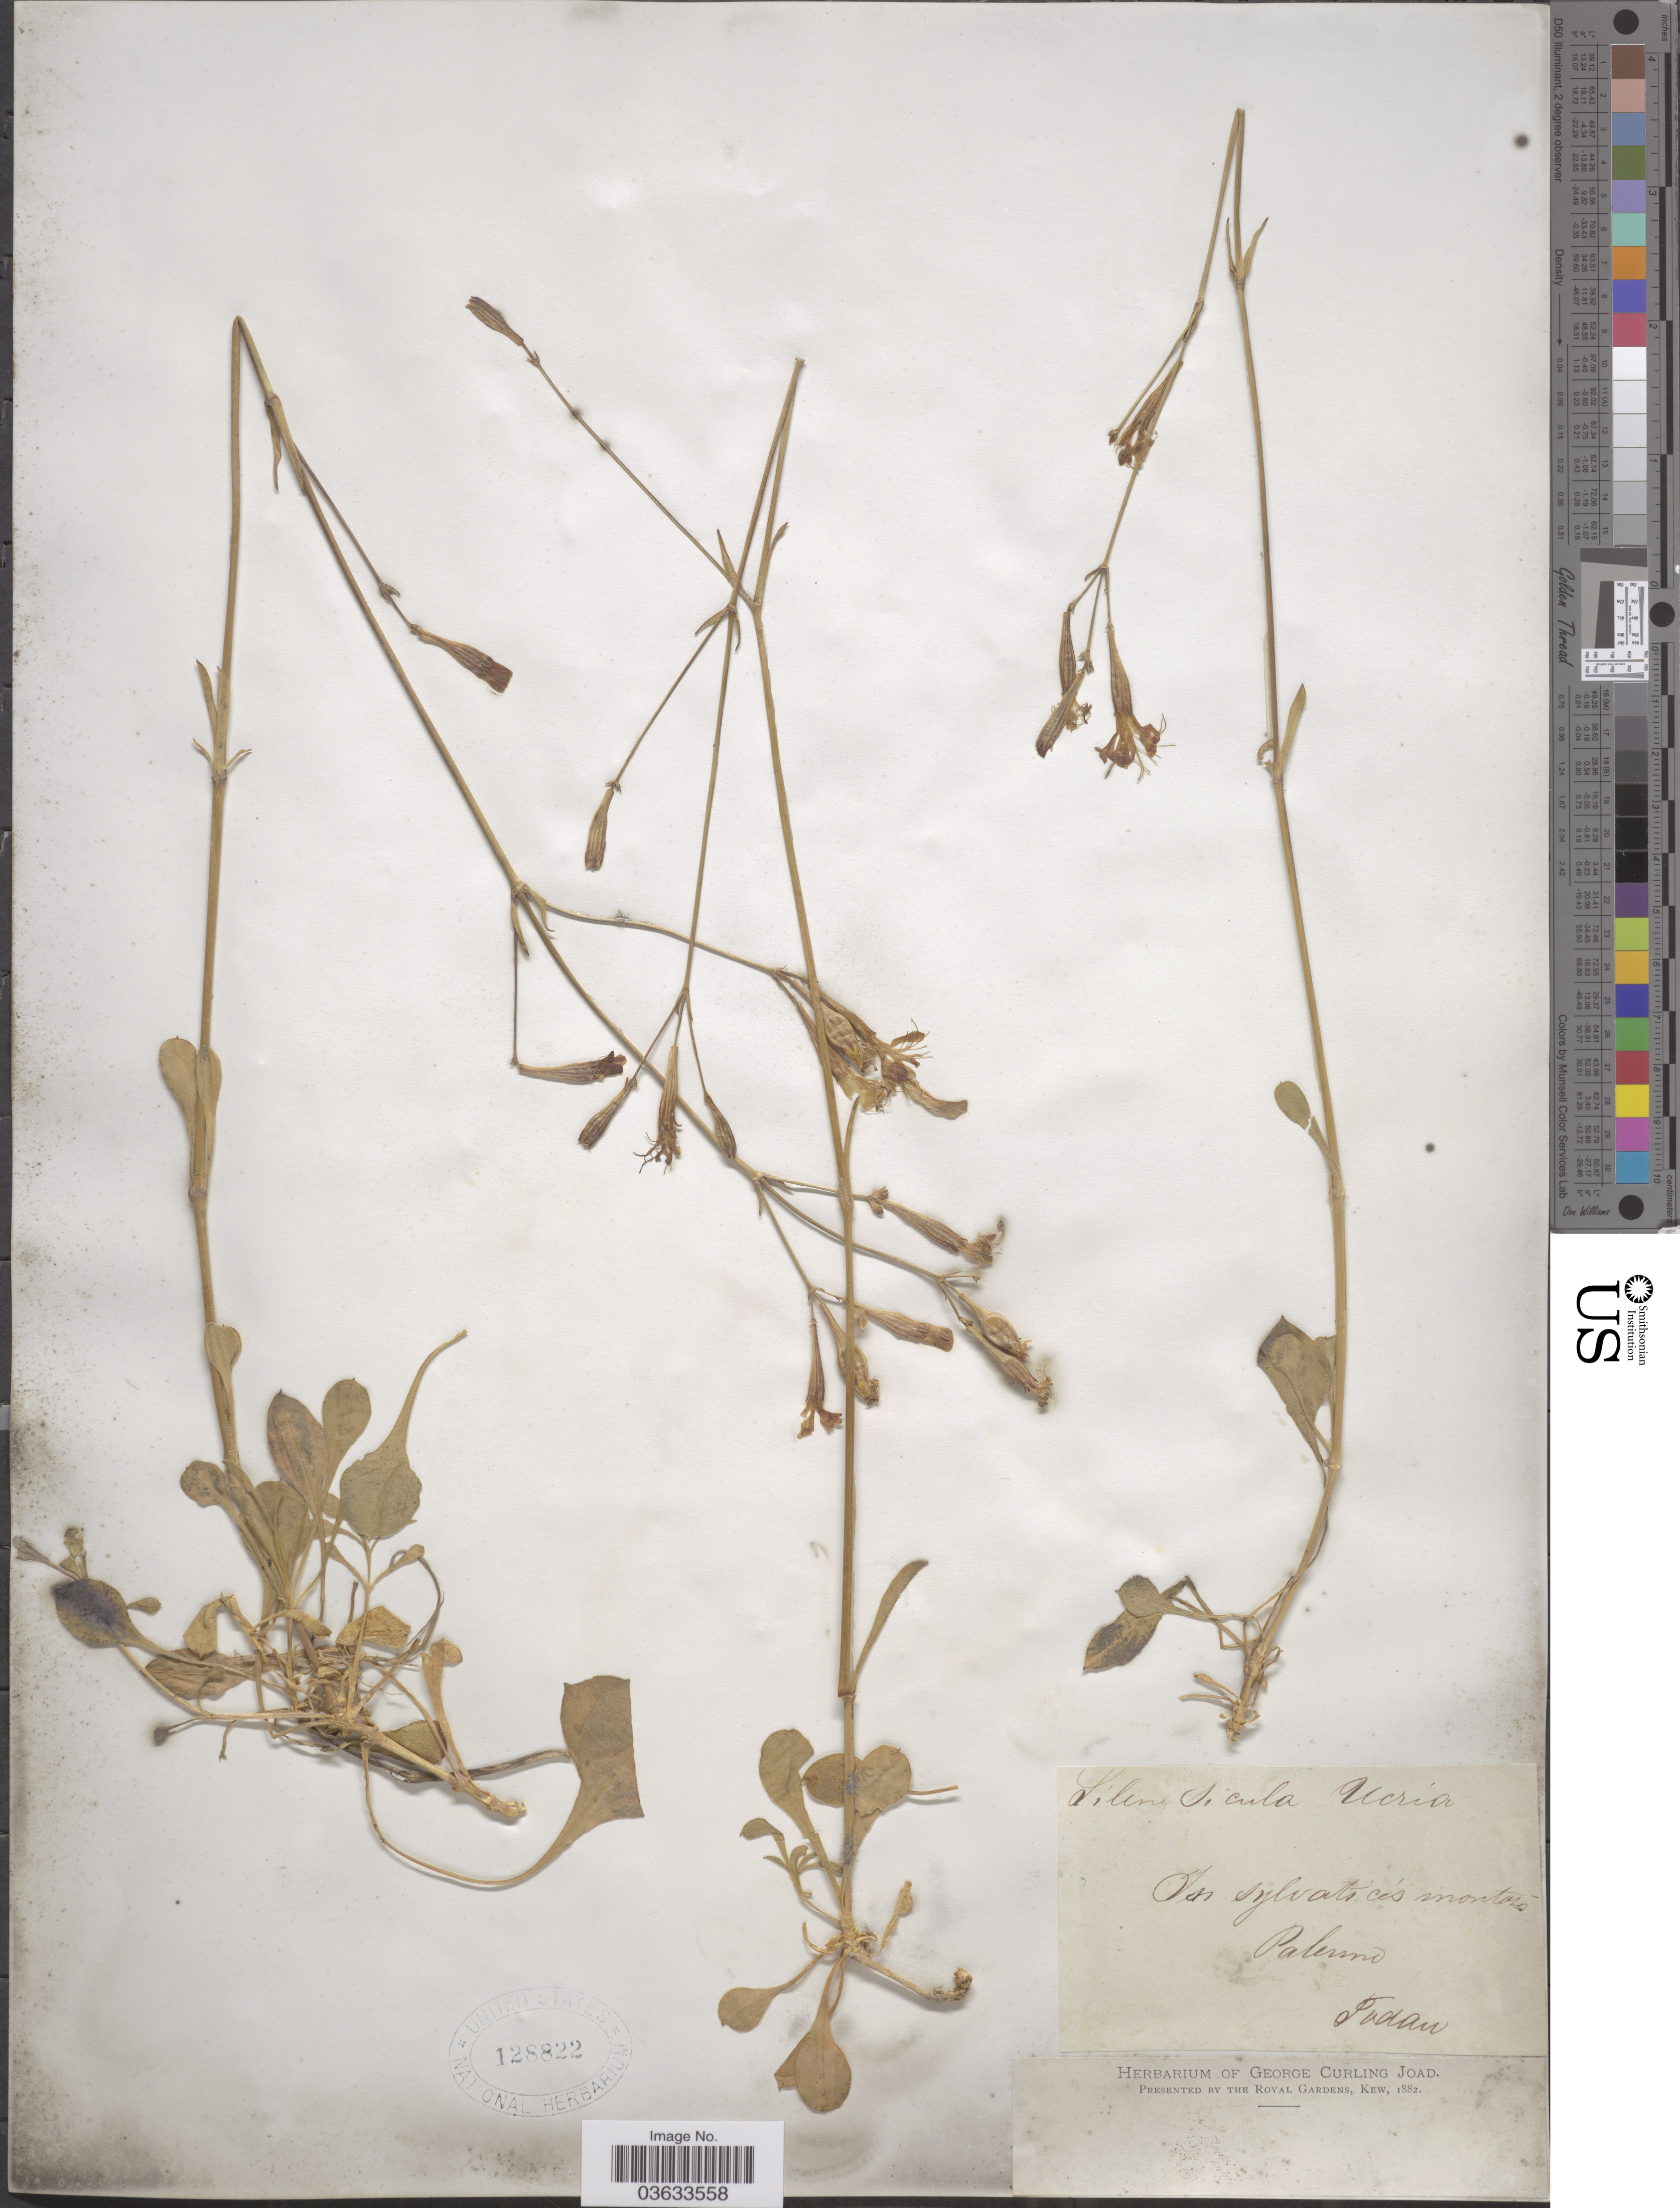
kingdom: Plantae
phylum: Tracheophyta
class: Magnoliopsida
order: Caryophyllales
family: Caryophyllaceae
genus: Silene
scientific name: Silene sicula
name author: Ucria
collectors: O. Jadan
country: Italy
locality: In sylvaticis montes Palermo.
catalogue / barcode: US 128822